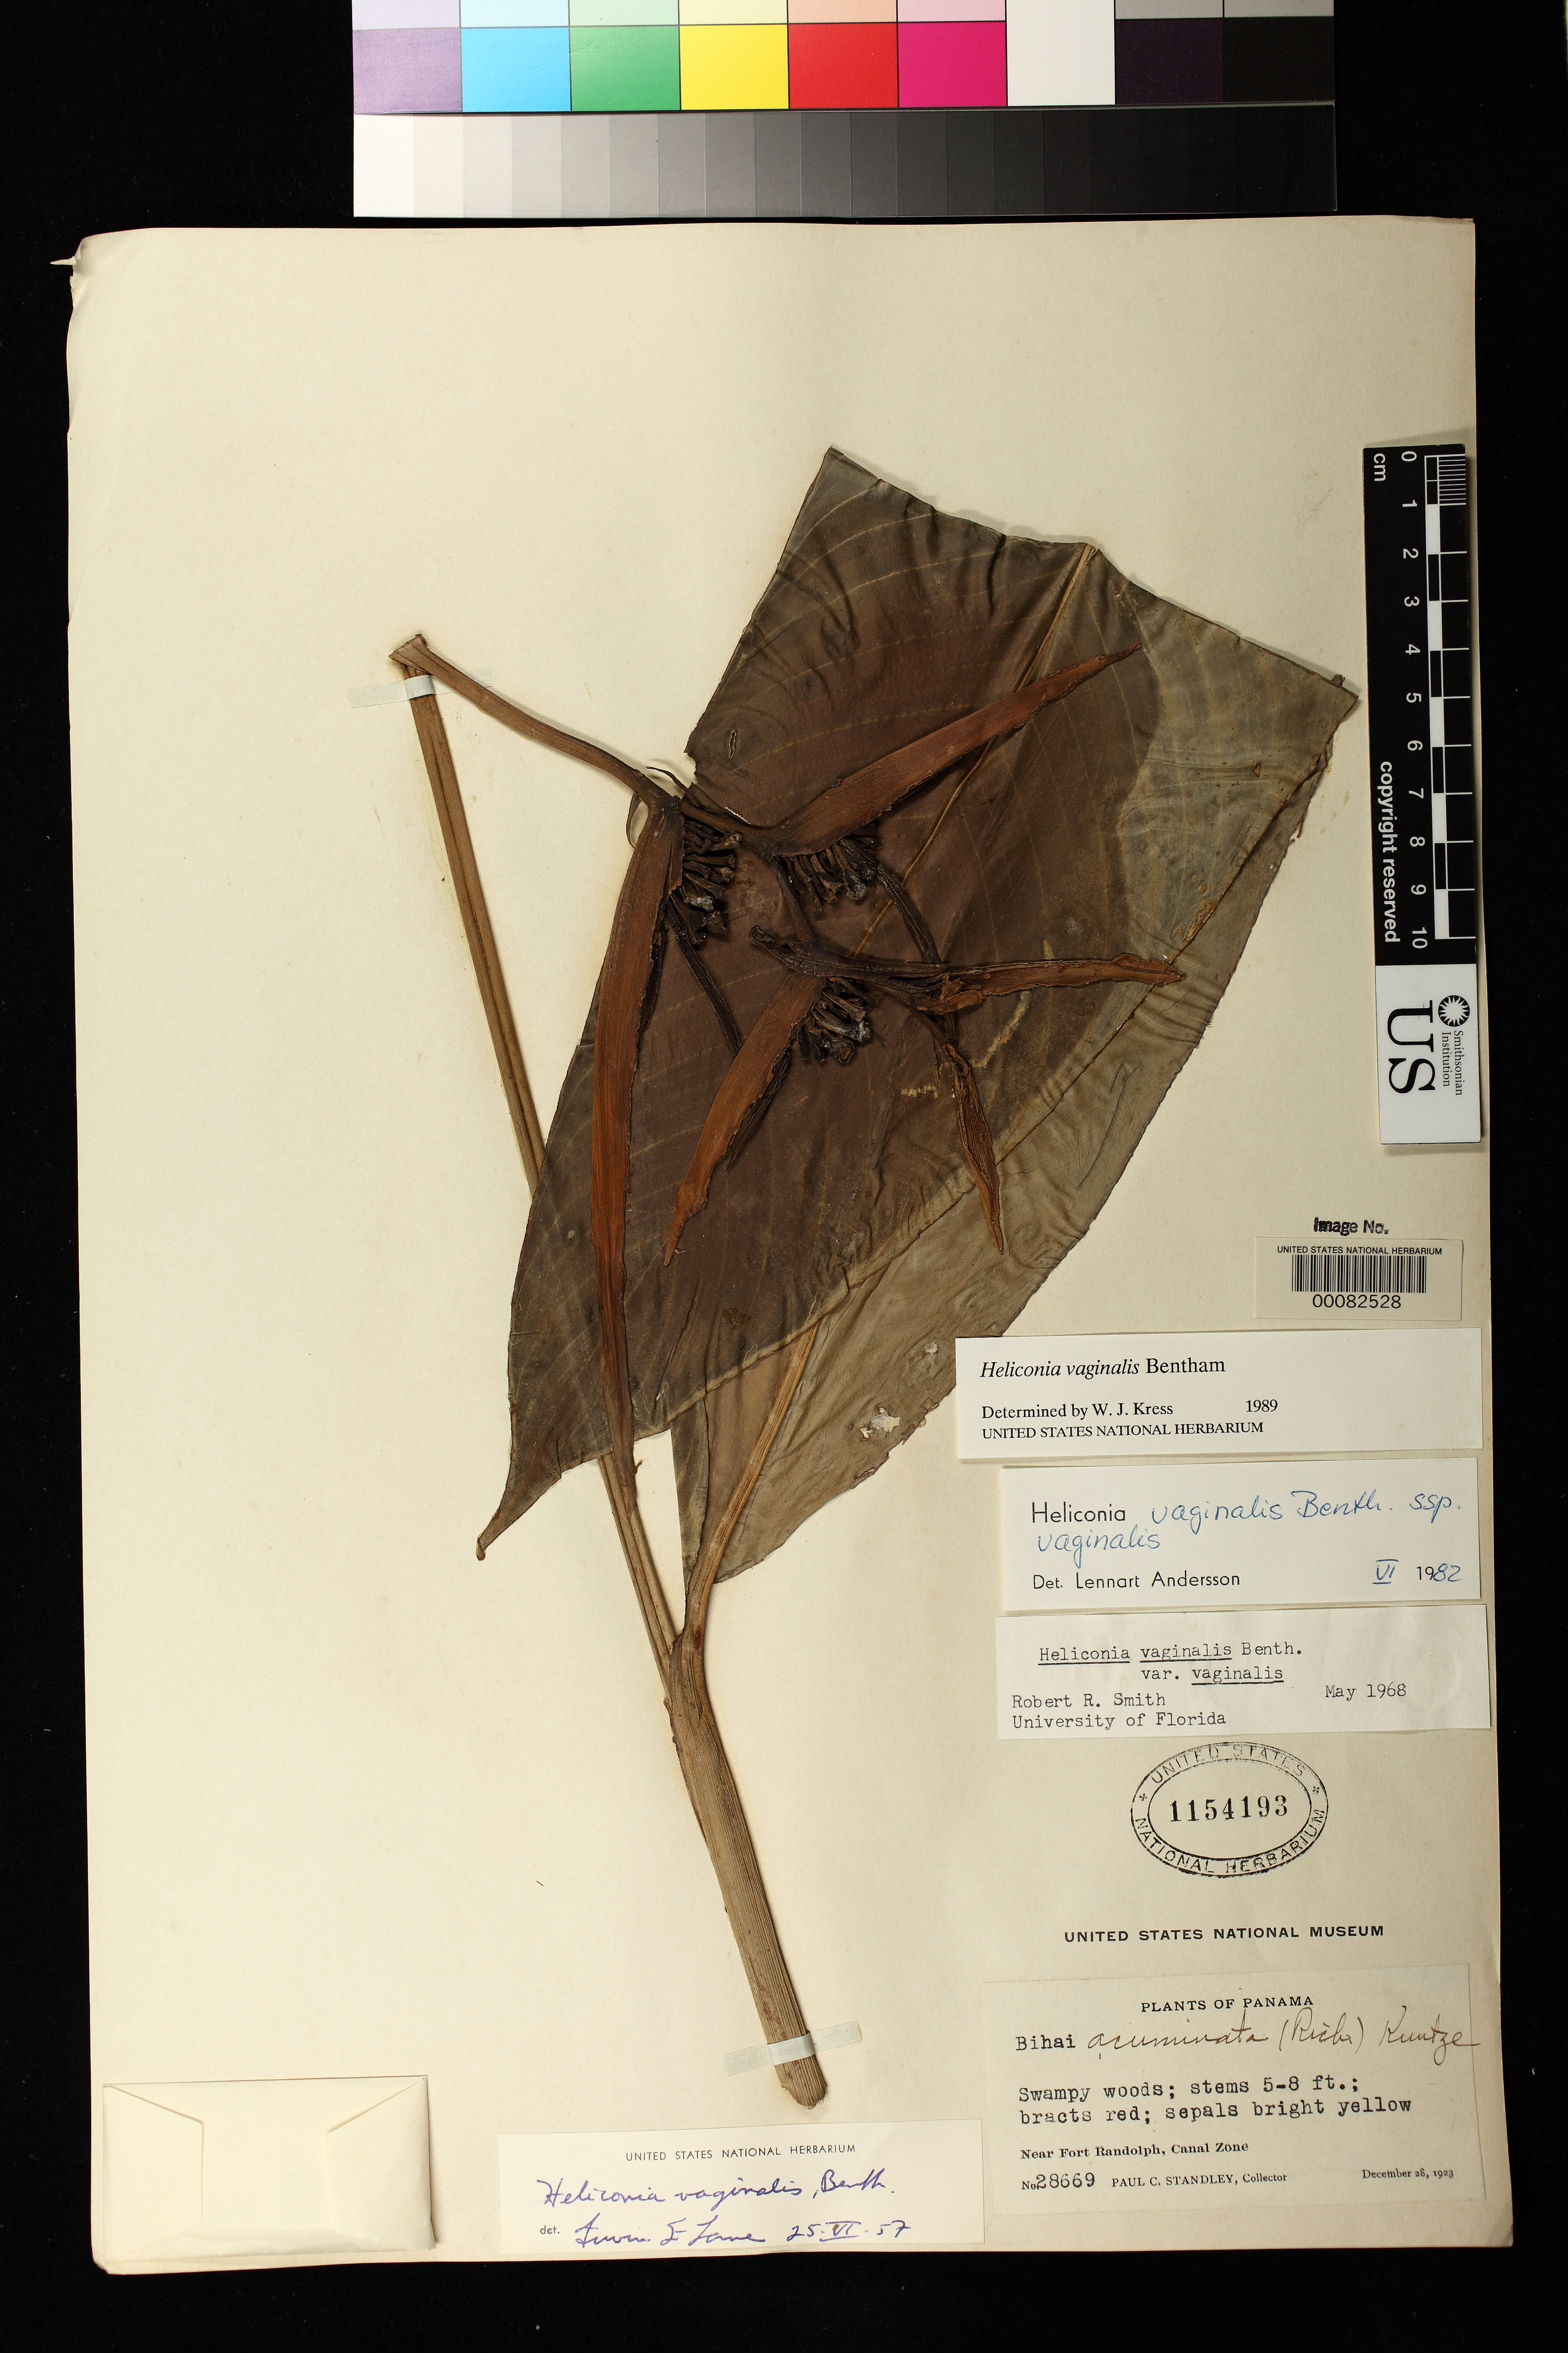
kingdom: Plantae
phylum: Tracheophyta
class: Liliopsida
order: Zingiberales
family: Heliconiaceae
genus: Heliconia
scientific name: Heliconia vaginalis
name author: Benth.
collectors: P. C. Standley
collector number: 28669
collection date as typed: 28 Dec 1923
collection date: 1923-12-28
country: Panama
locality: Near Fort Randolph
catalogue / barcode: US 1154193